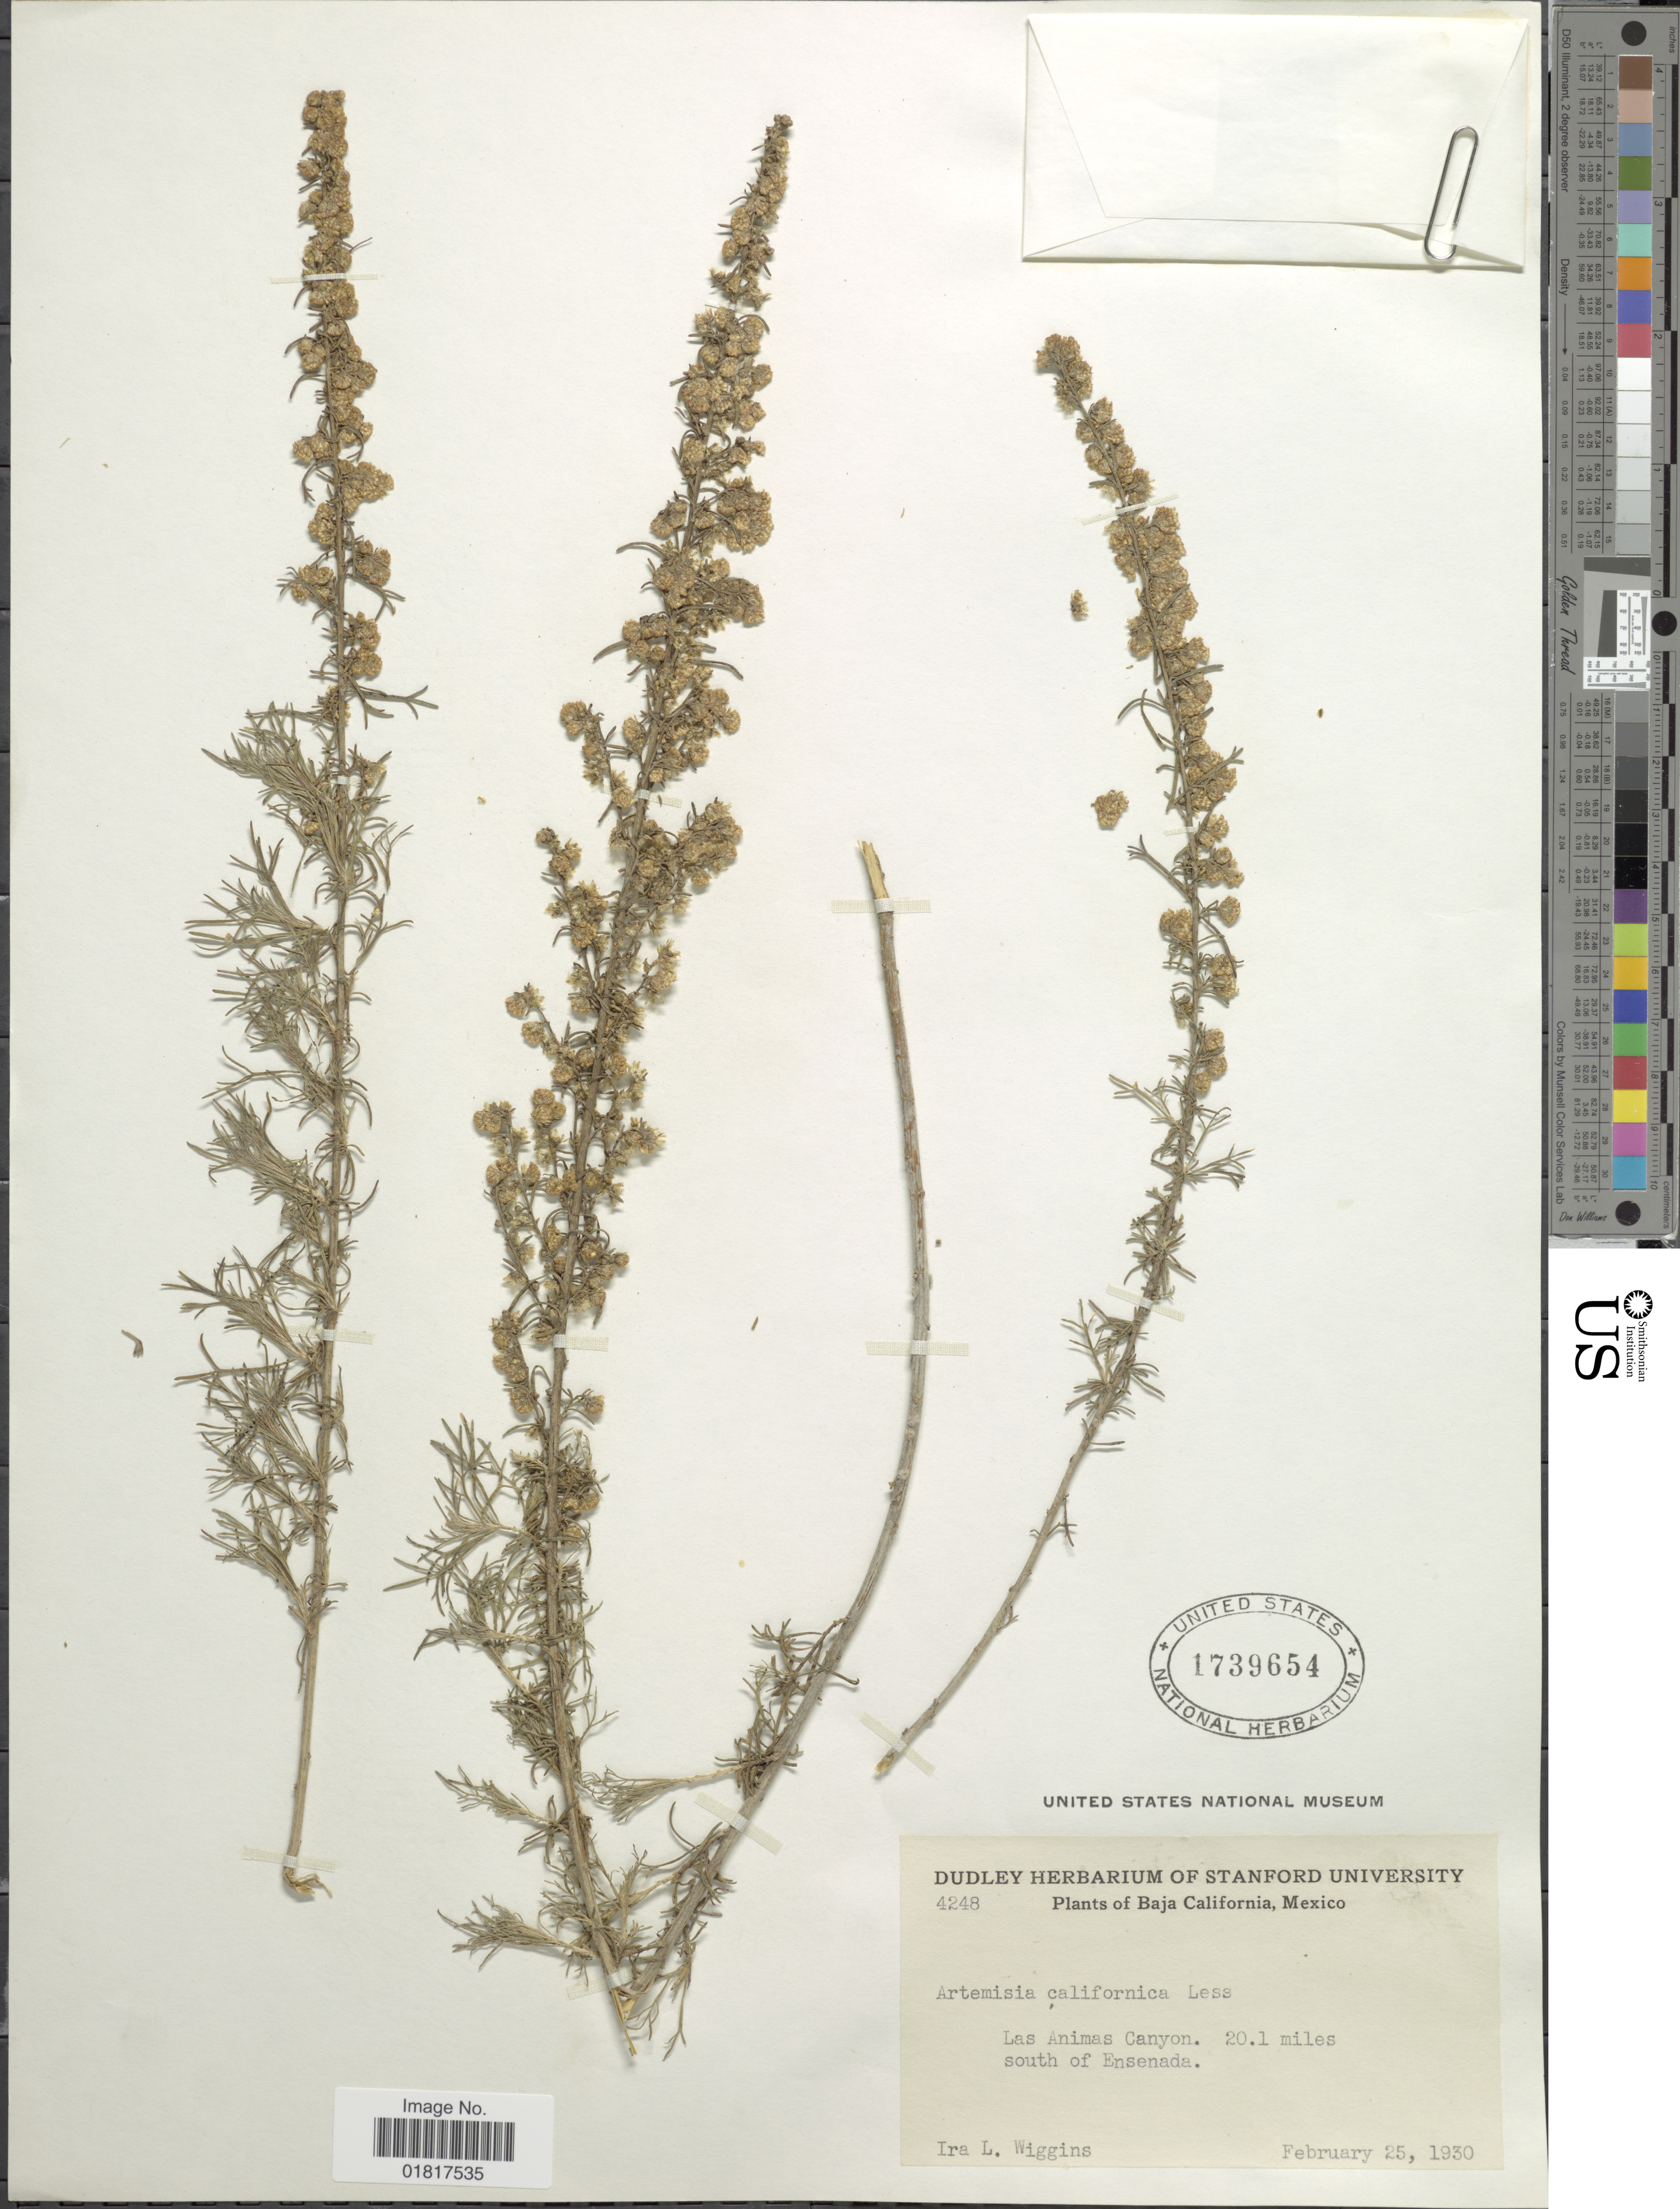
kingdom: Plantae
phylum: Tracheophyta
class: Magnoliopsida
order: Asterales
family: Asteraceae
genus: Artemisia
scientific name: Artemisia californica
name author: Less.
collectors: I. L. Wiggins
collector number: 4248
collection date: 1930-02-25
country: Mexico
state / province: Baja California Norte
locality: Las Animas Canyon. 20.1 miles south of Ensenada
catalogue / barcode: US 1739654